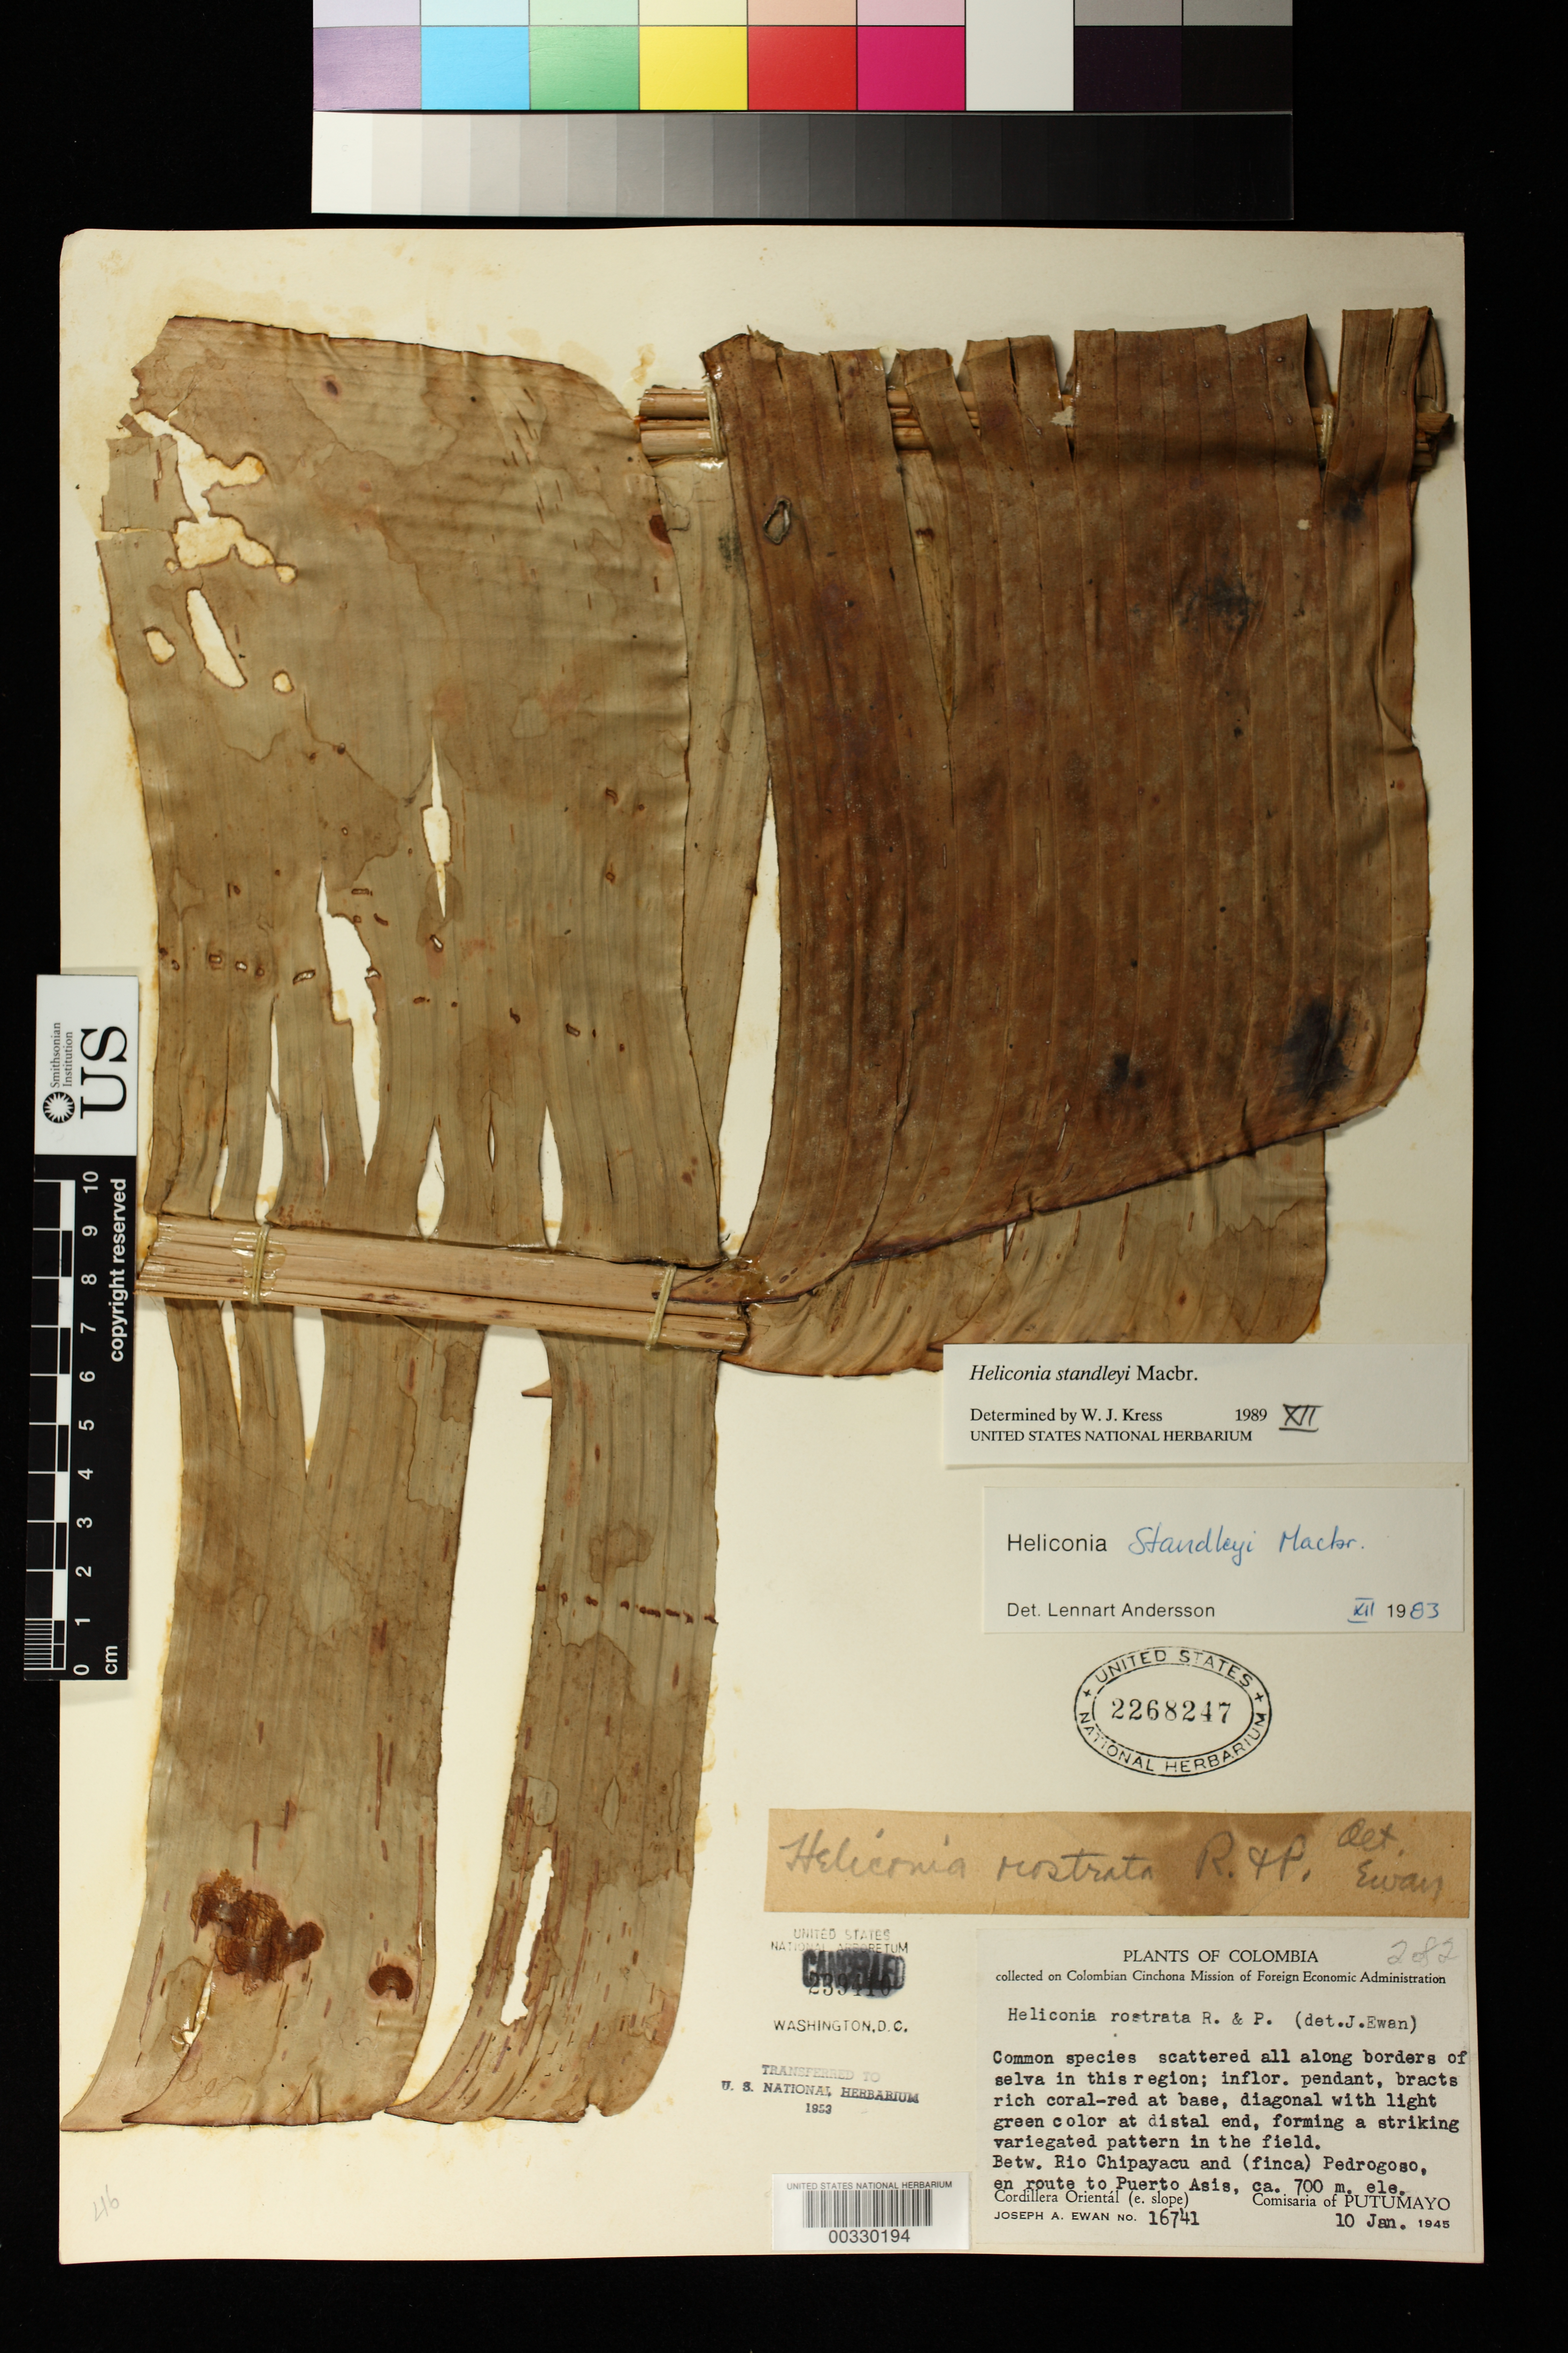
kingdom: Plantae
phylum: Tracheophyta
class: Liliopsida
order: Zingiberales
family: Heliconiaceae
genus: Heliconia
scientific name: Heliconia standleyi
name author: J.F. Macbr.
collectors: J. A. Ewan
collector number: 16741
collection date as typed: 10 Jan 1945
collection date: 1945-01-10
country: Colombia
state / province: Putumayo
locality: Cordillera Oriental (E slope), betw. Rio Chipayacu and (Finca) Pedrogoso, en route to Puerto Asis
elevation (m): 700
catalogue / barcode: US 2268247